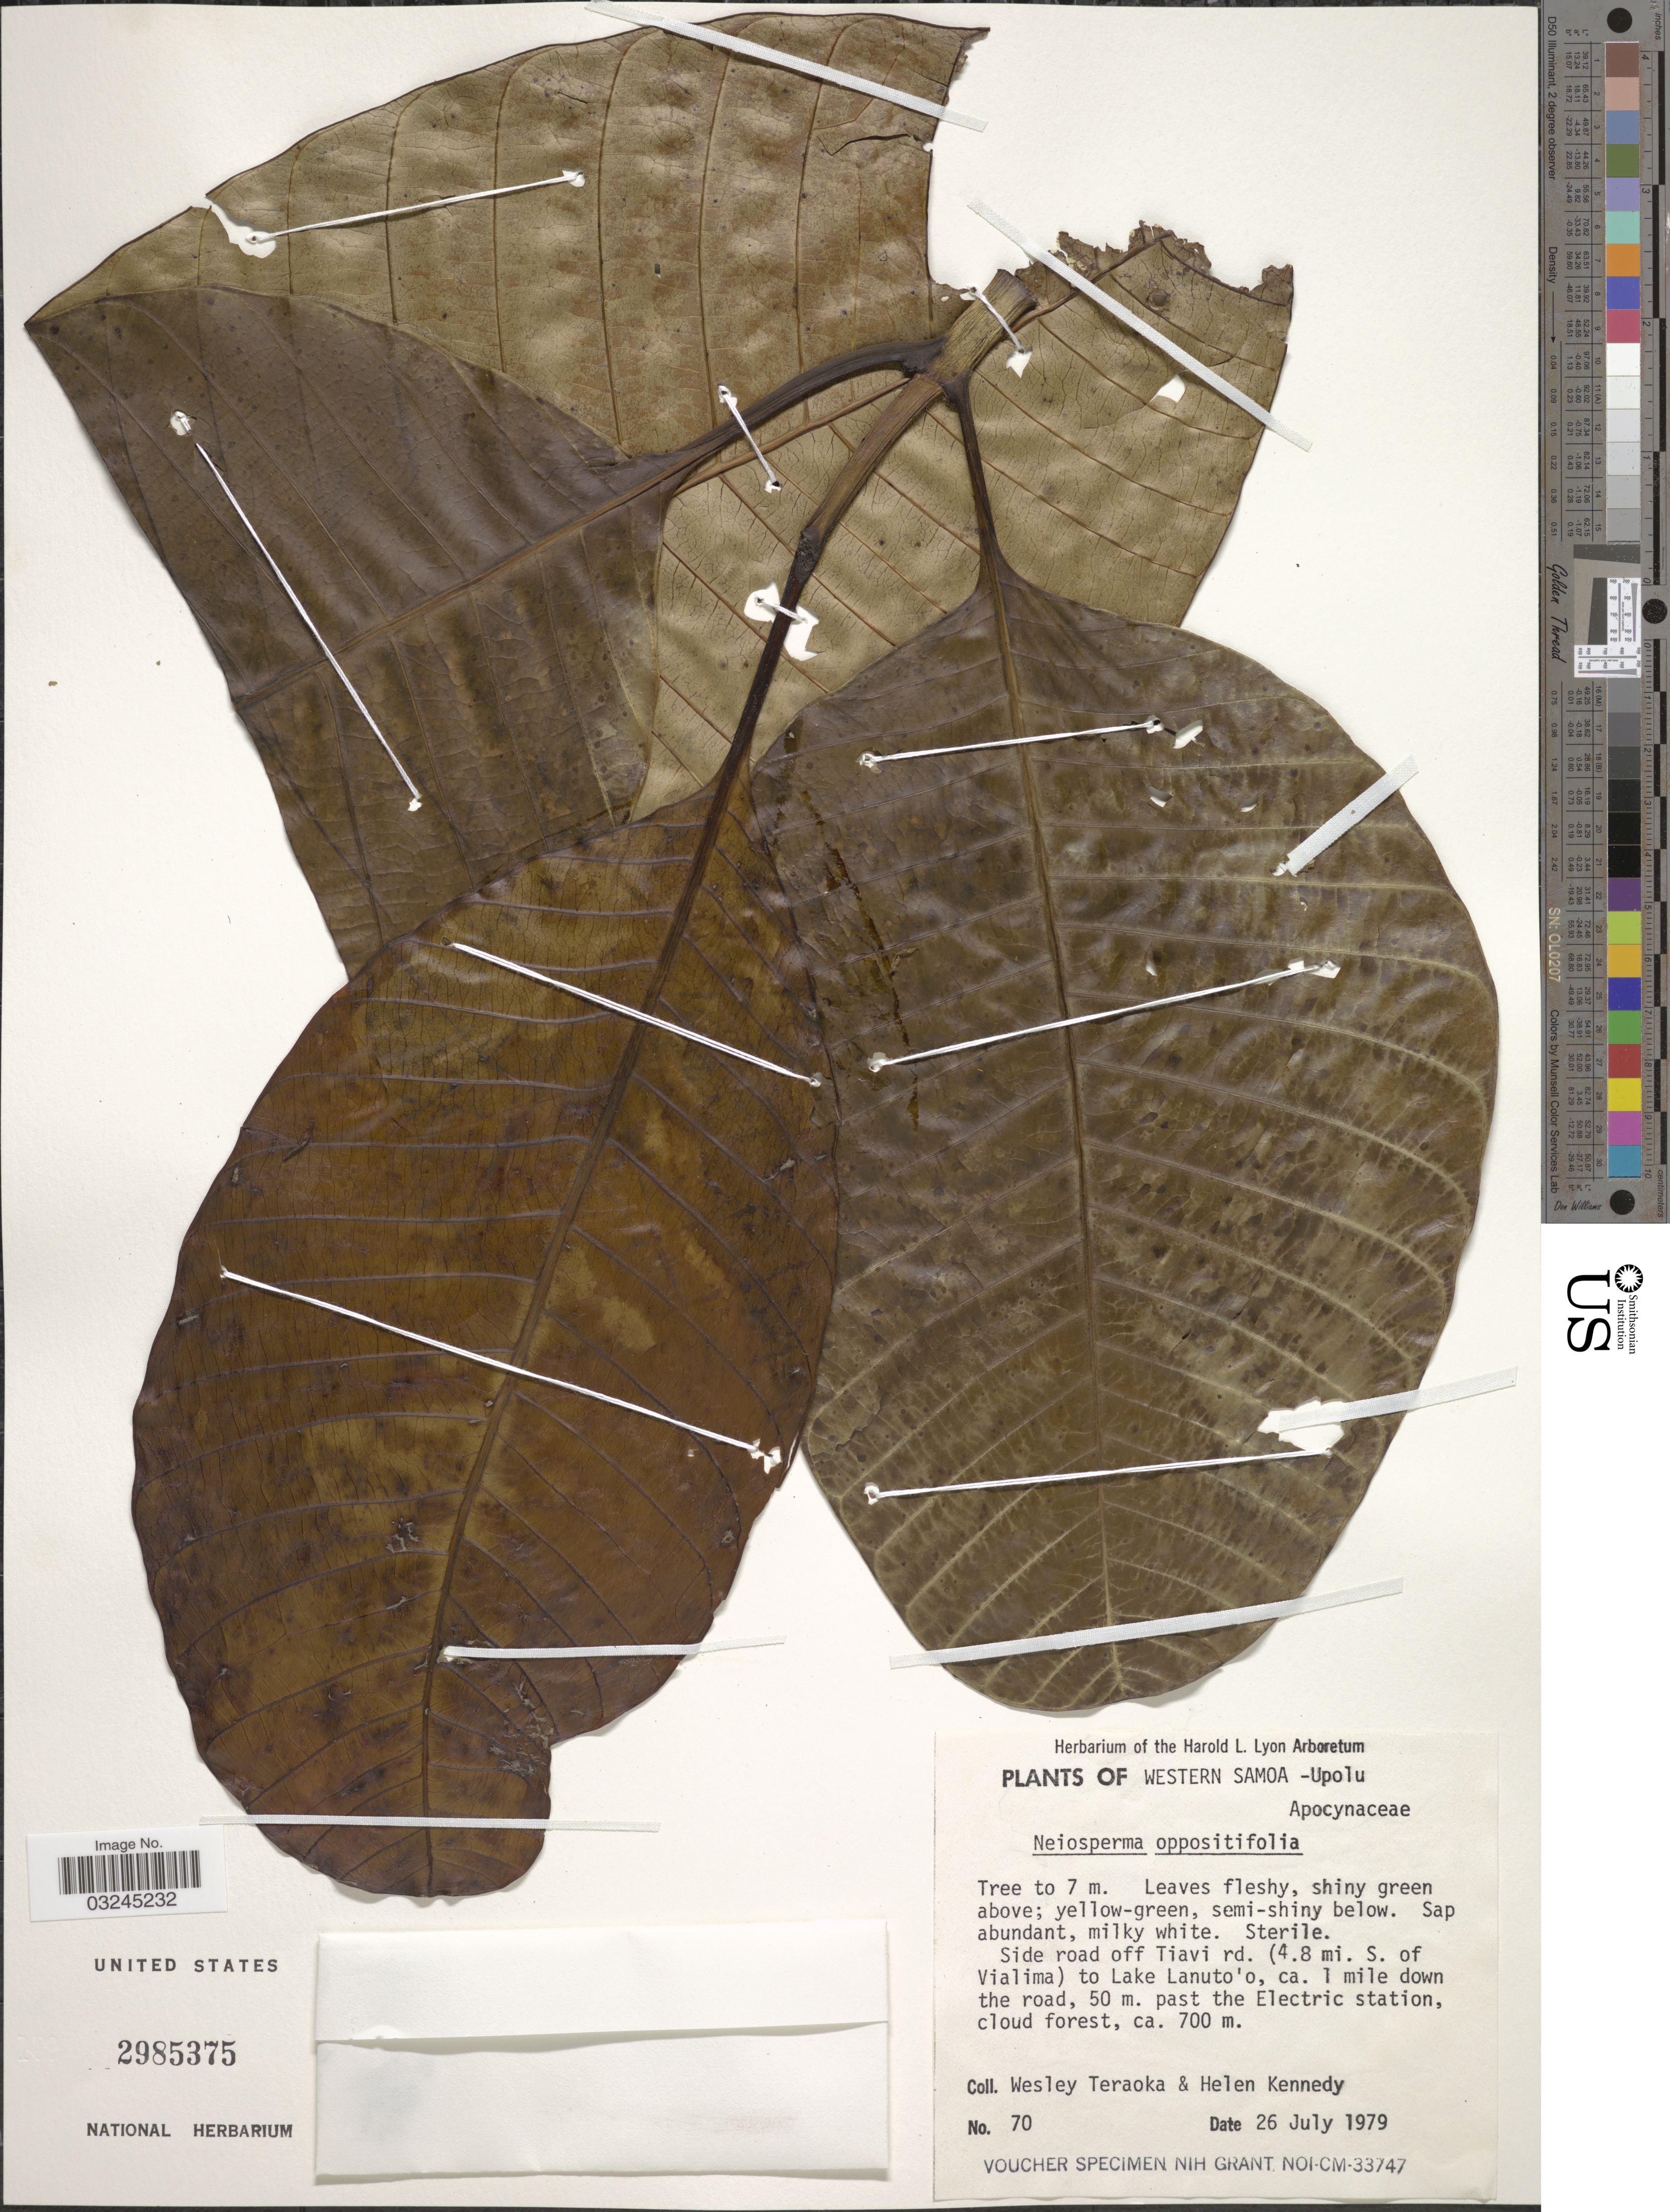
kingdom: Plantae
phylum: Tracheophyta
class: Magnoliopsida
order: Gentianales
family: Apocynaceae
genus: Ochrosia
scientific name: Ochrosia oppositifolia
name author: (Lam.) K. Schum.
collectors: W. Teraoka & H. Kennedy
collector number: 70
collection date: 1979-07-26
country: Samoa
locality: Western Samoa-Upolu. Side road off Tiavi rd. (4.8 mi. S. of Vialima) to Lake Lanuto'o, ca. 1 mile down the road, 50 m. past the Electric station.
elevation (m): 700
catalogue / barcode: US 2985375